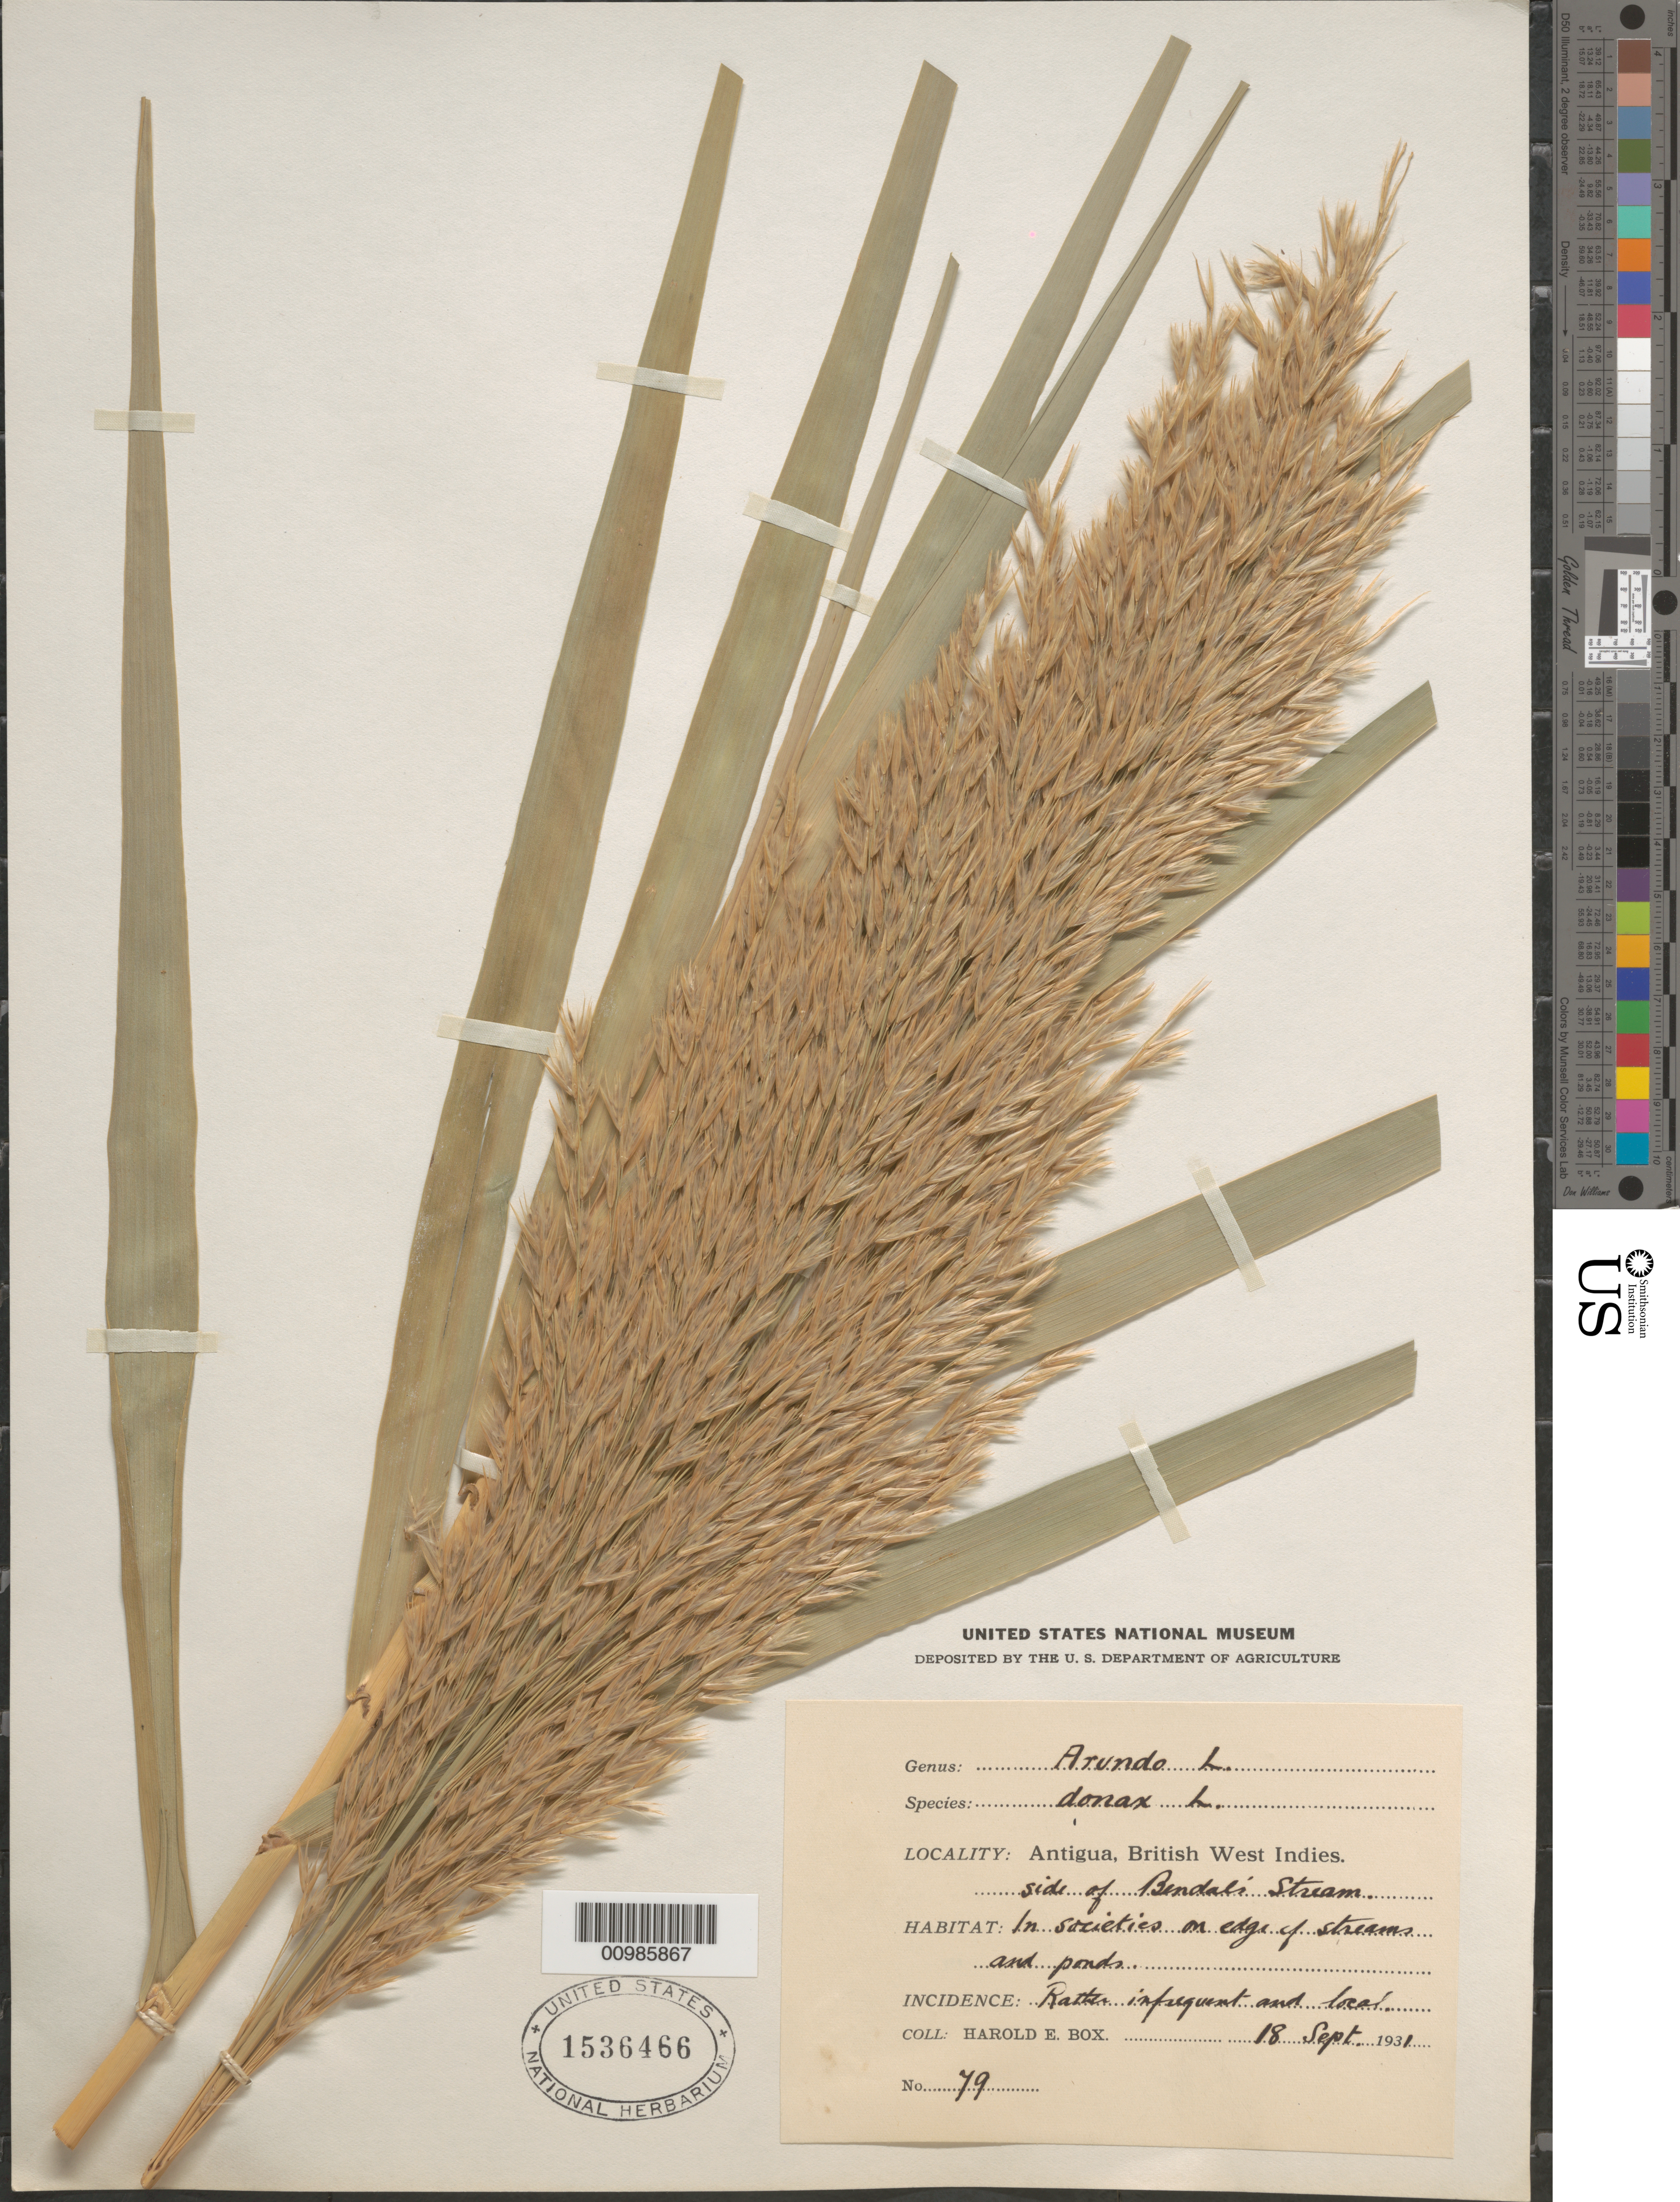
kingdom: Plantae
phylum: Tracheophyta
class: Liliopsida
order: Poales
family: Poaceae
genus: Arundo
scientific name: Arundo donax f. donax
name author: L.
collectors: H. E. Box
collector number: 79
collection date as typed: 18 Sep 1931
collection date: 1931-09-18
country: Antigua and Barbuda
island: Antigua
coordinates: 0 N, 0 E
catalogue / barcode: US 1536466